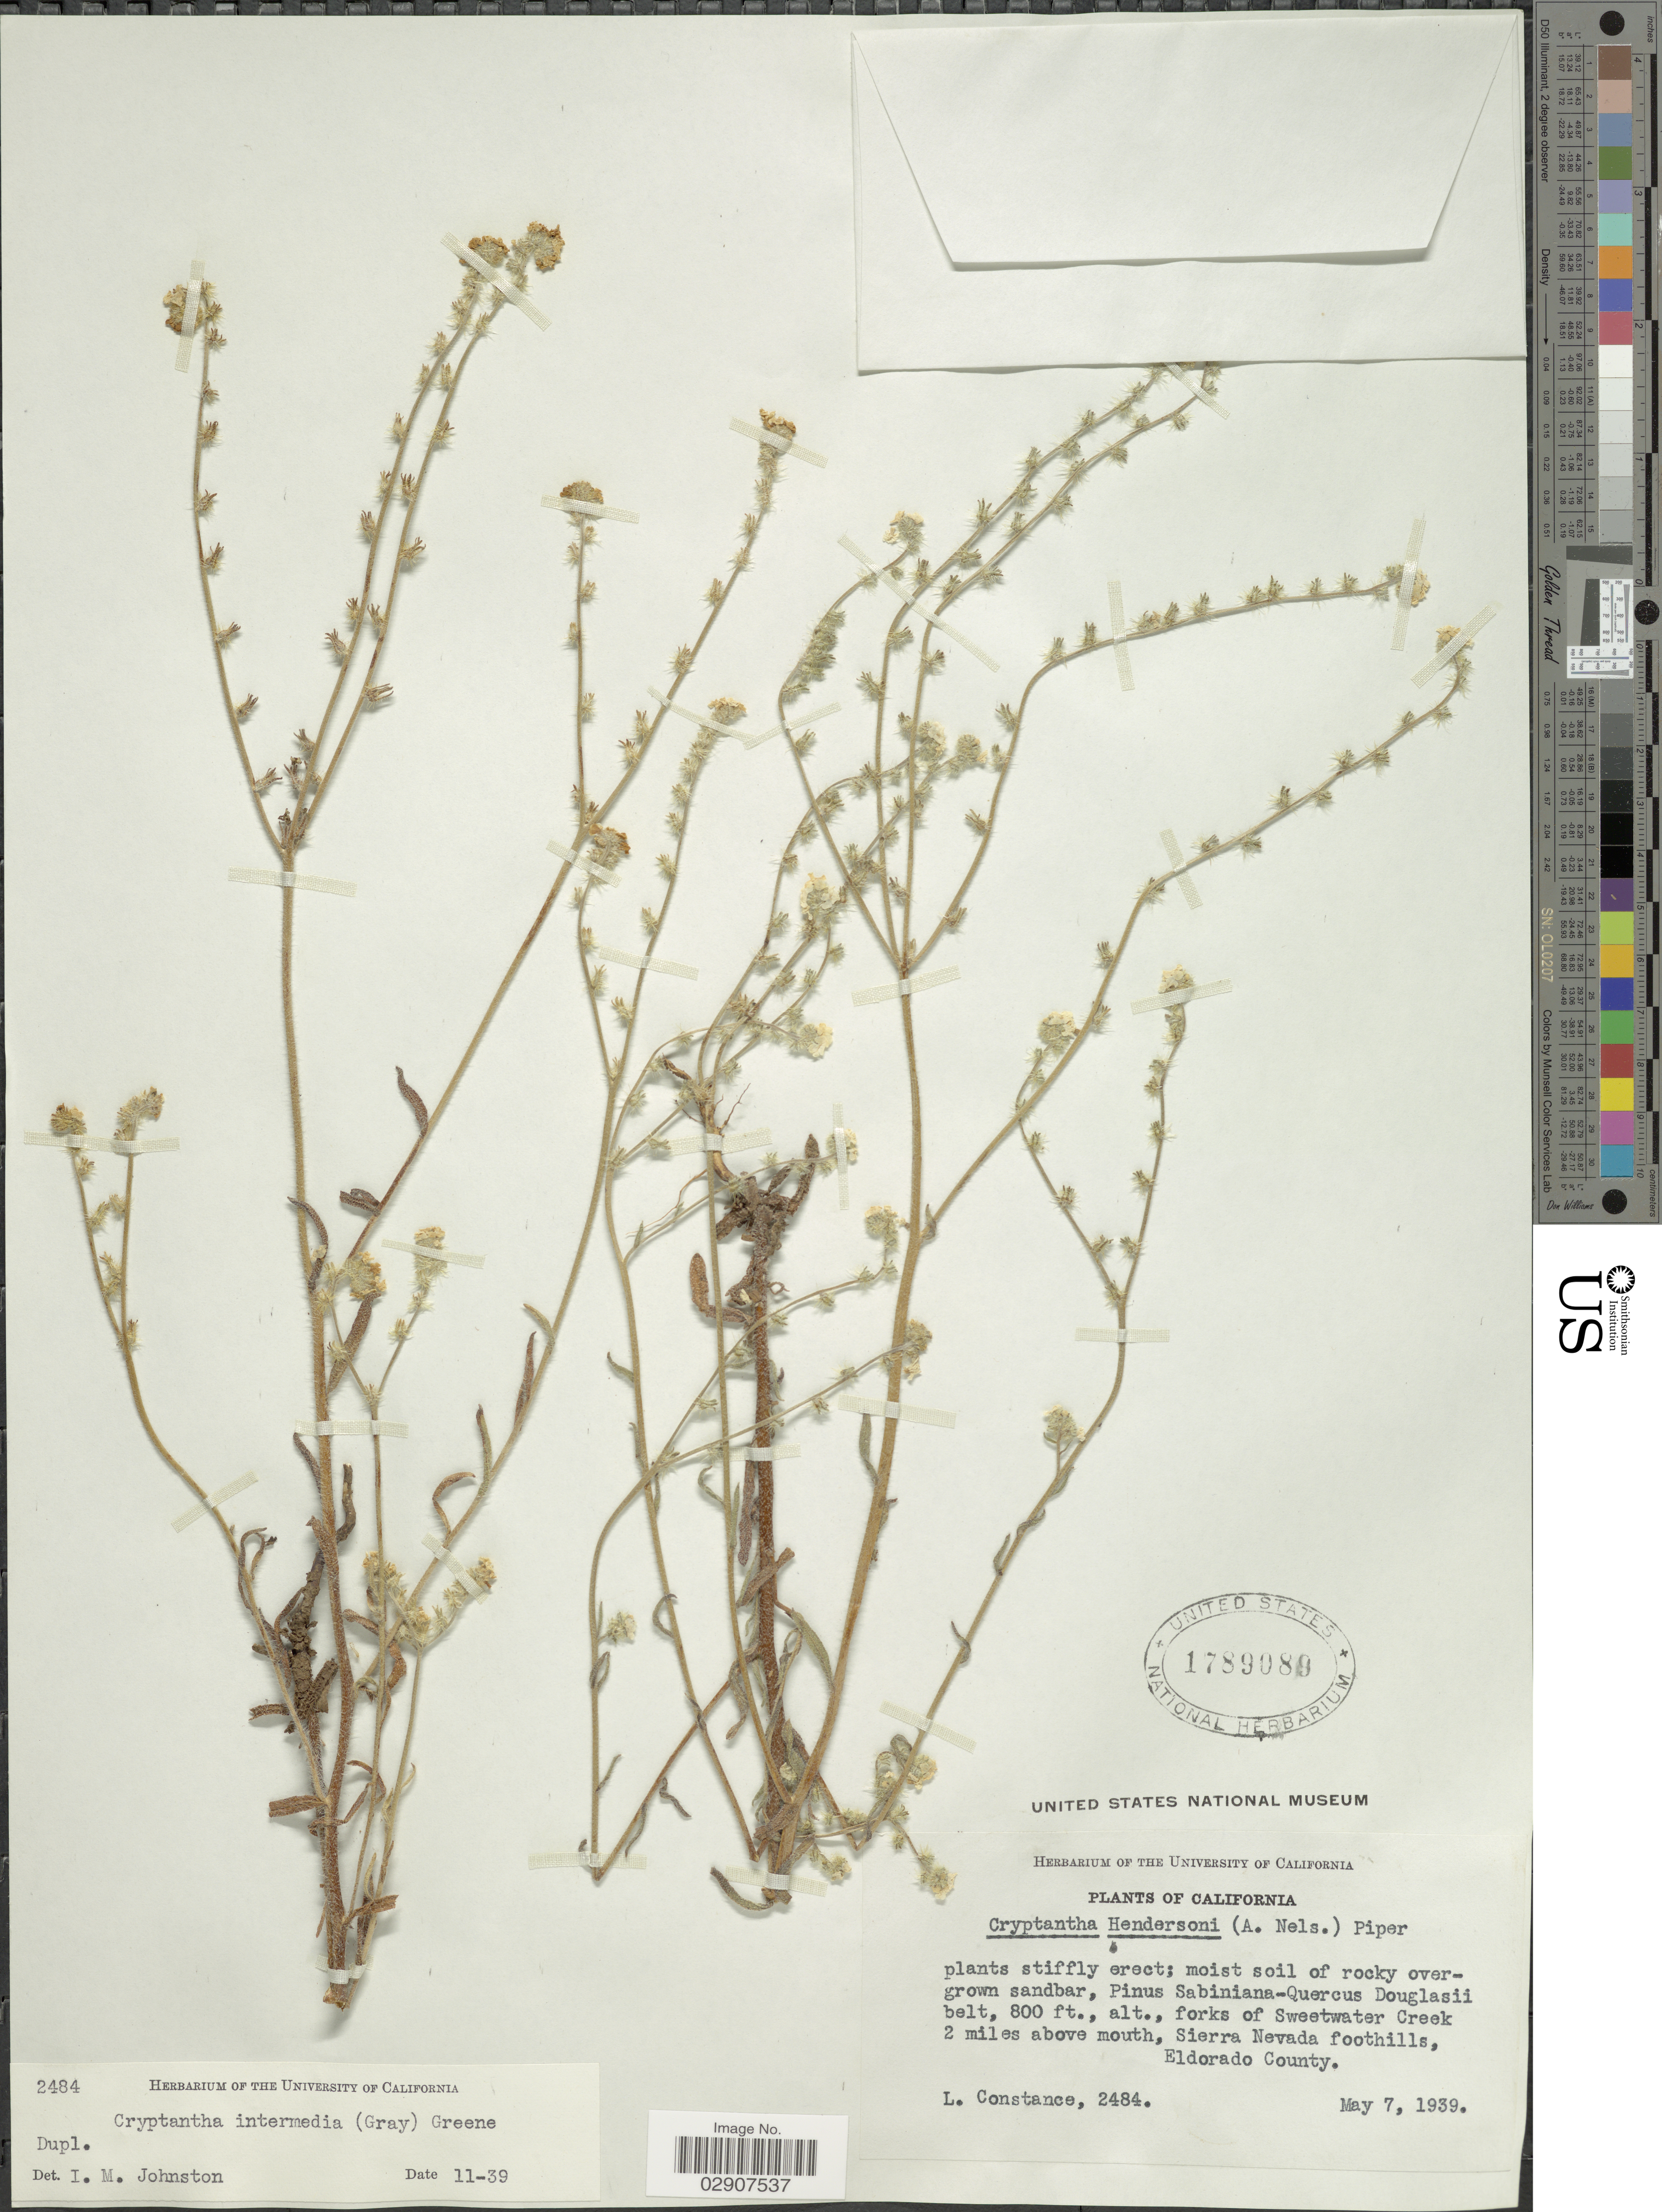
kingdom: Plantae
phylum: Tracheophyta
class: Magnoliopsida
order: Boraginales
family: Boraginaceae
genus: Cryptantha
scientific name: Cryptantha hendersonii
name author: (A. Nelson) A. Nelson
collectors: L. Constance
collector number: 2484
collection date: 1939-05-07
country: United States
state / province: California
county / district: El Dorado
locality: Forks of Sweetwater Creek 2 miles above mouth, Sierra Nevada foothills, Eldorado County.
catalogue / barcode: US 1789080